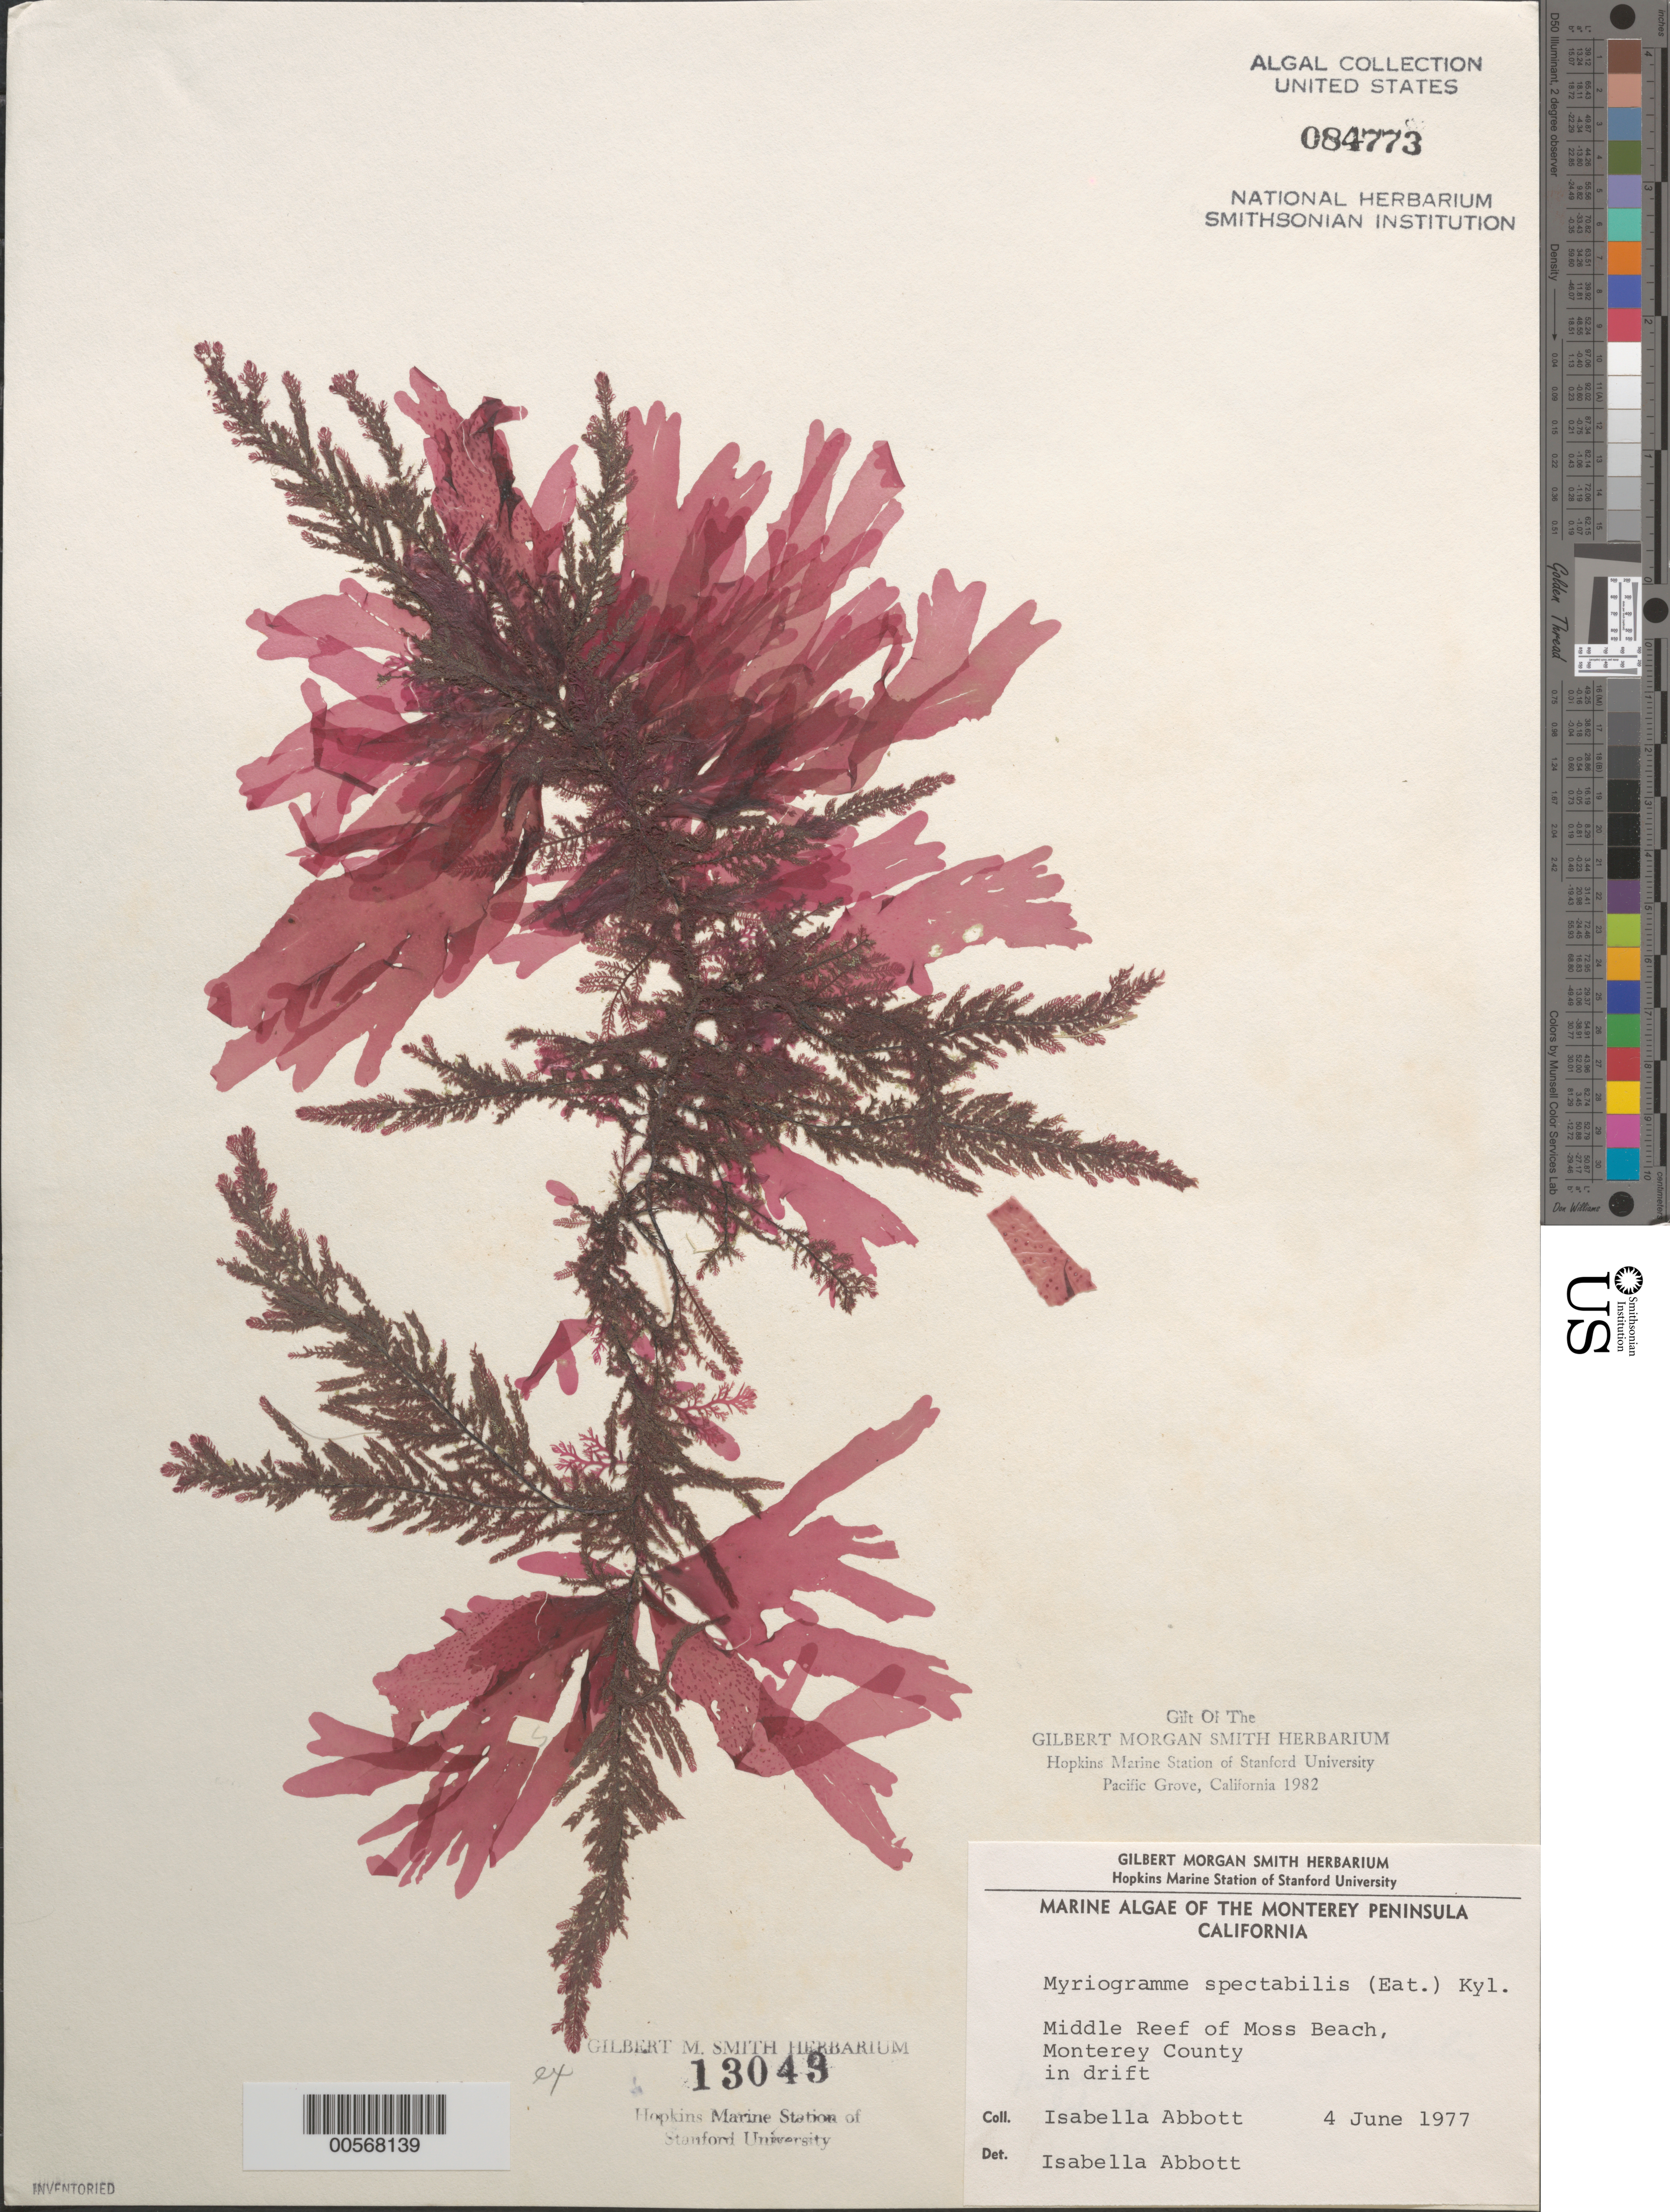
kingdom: Plantae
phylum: Rhodophyta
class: Florideophyceae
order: Ceramiales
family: Delesseriaceae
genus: Myriogramme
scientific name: Myriogramme spectabilis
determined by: Abbott, Isabella A.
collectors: I. A. Abbott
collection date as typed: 04 Jun 1977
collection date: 1977-06-04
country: United States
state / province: California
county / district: Monterey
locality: Middle Reef of Moss Beach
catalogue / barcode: US 84773